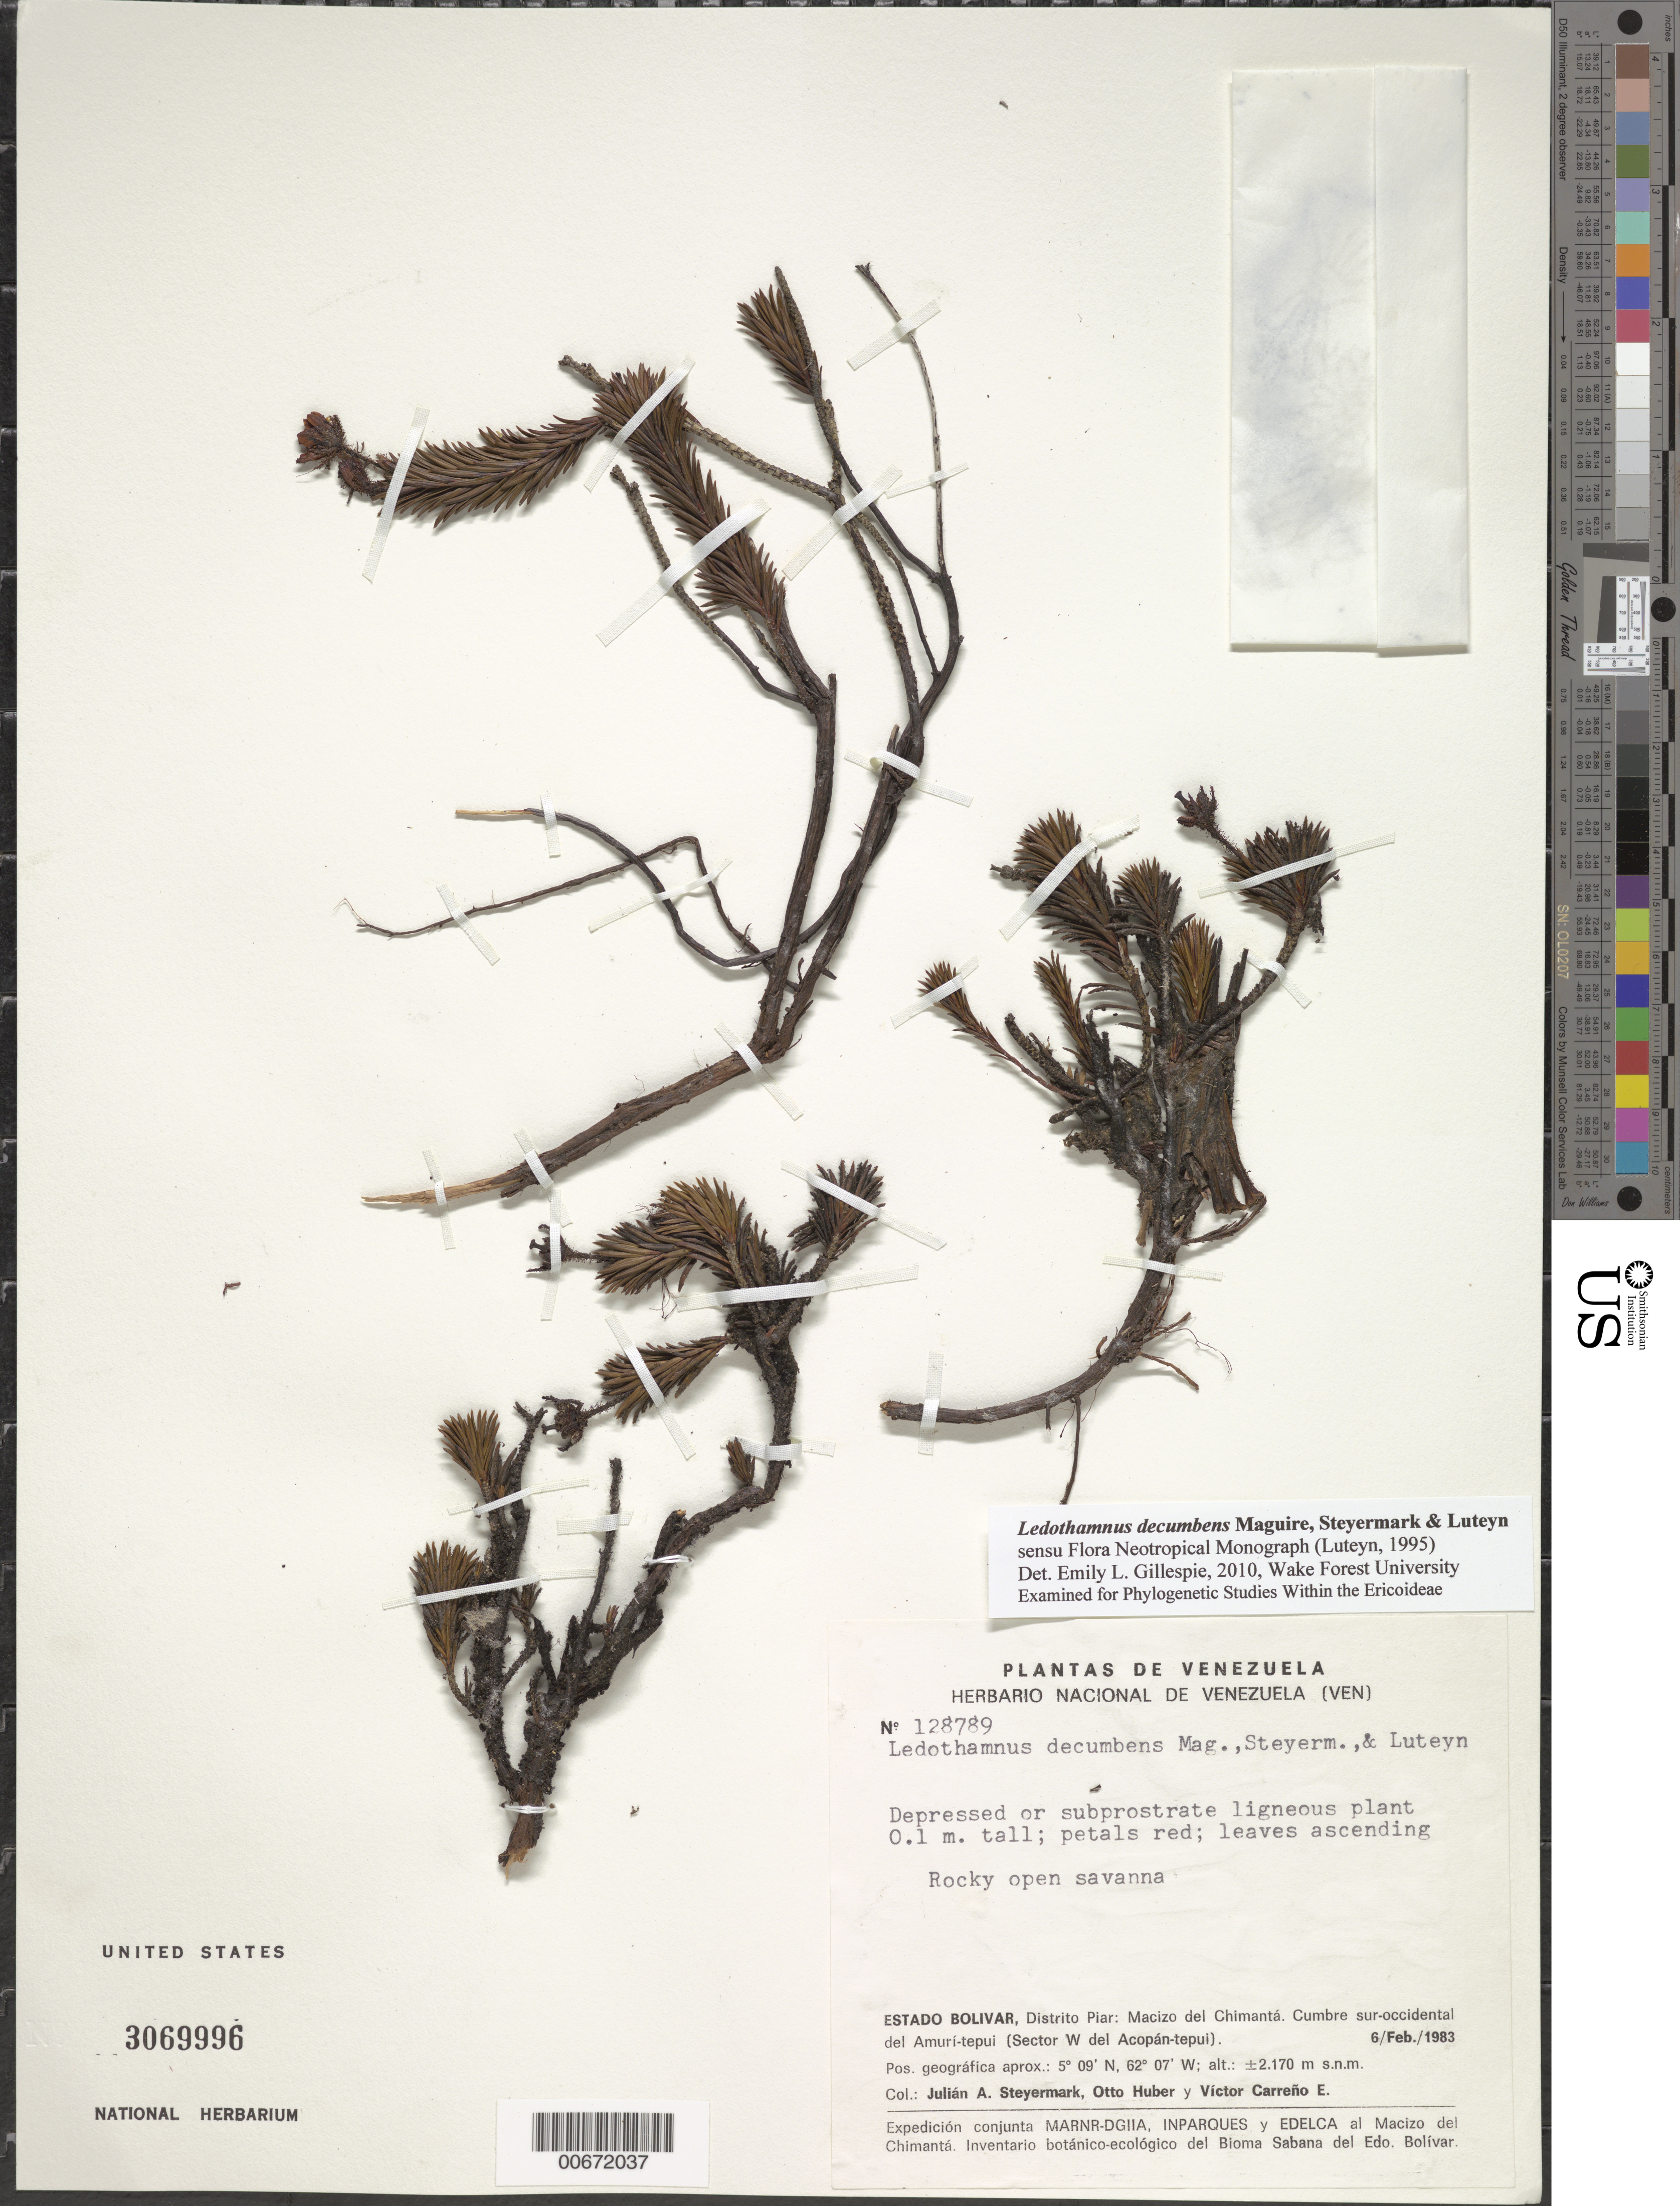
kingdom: Plantae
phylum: Tracheophyta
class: Magnoliopsida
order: Ericales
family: Ericaceae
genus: Ledothamnus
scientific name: Ledothamnus decumbens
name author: Maguire et al.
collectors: J. Steyermark, O. Huber & V. Carreño E.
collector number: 128789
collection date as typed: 6-Feb-83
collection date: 1983-02-06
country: Venezuela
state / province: Bolívar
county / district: Piar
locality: Macizo del Chimantá, Amuí-tepuí (Sector W del Acopán-tepuí)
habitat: Rocky open savanna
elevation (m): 2170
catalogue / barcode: US 3069996